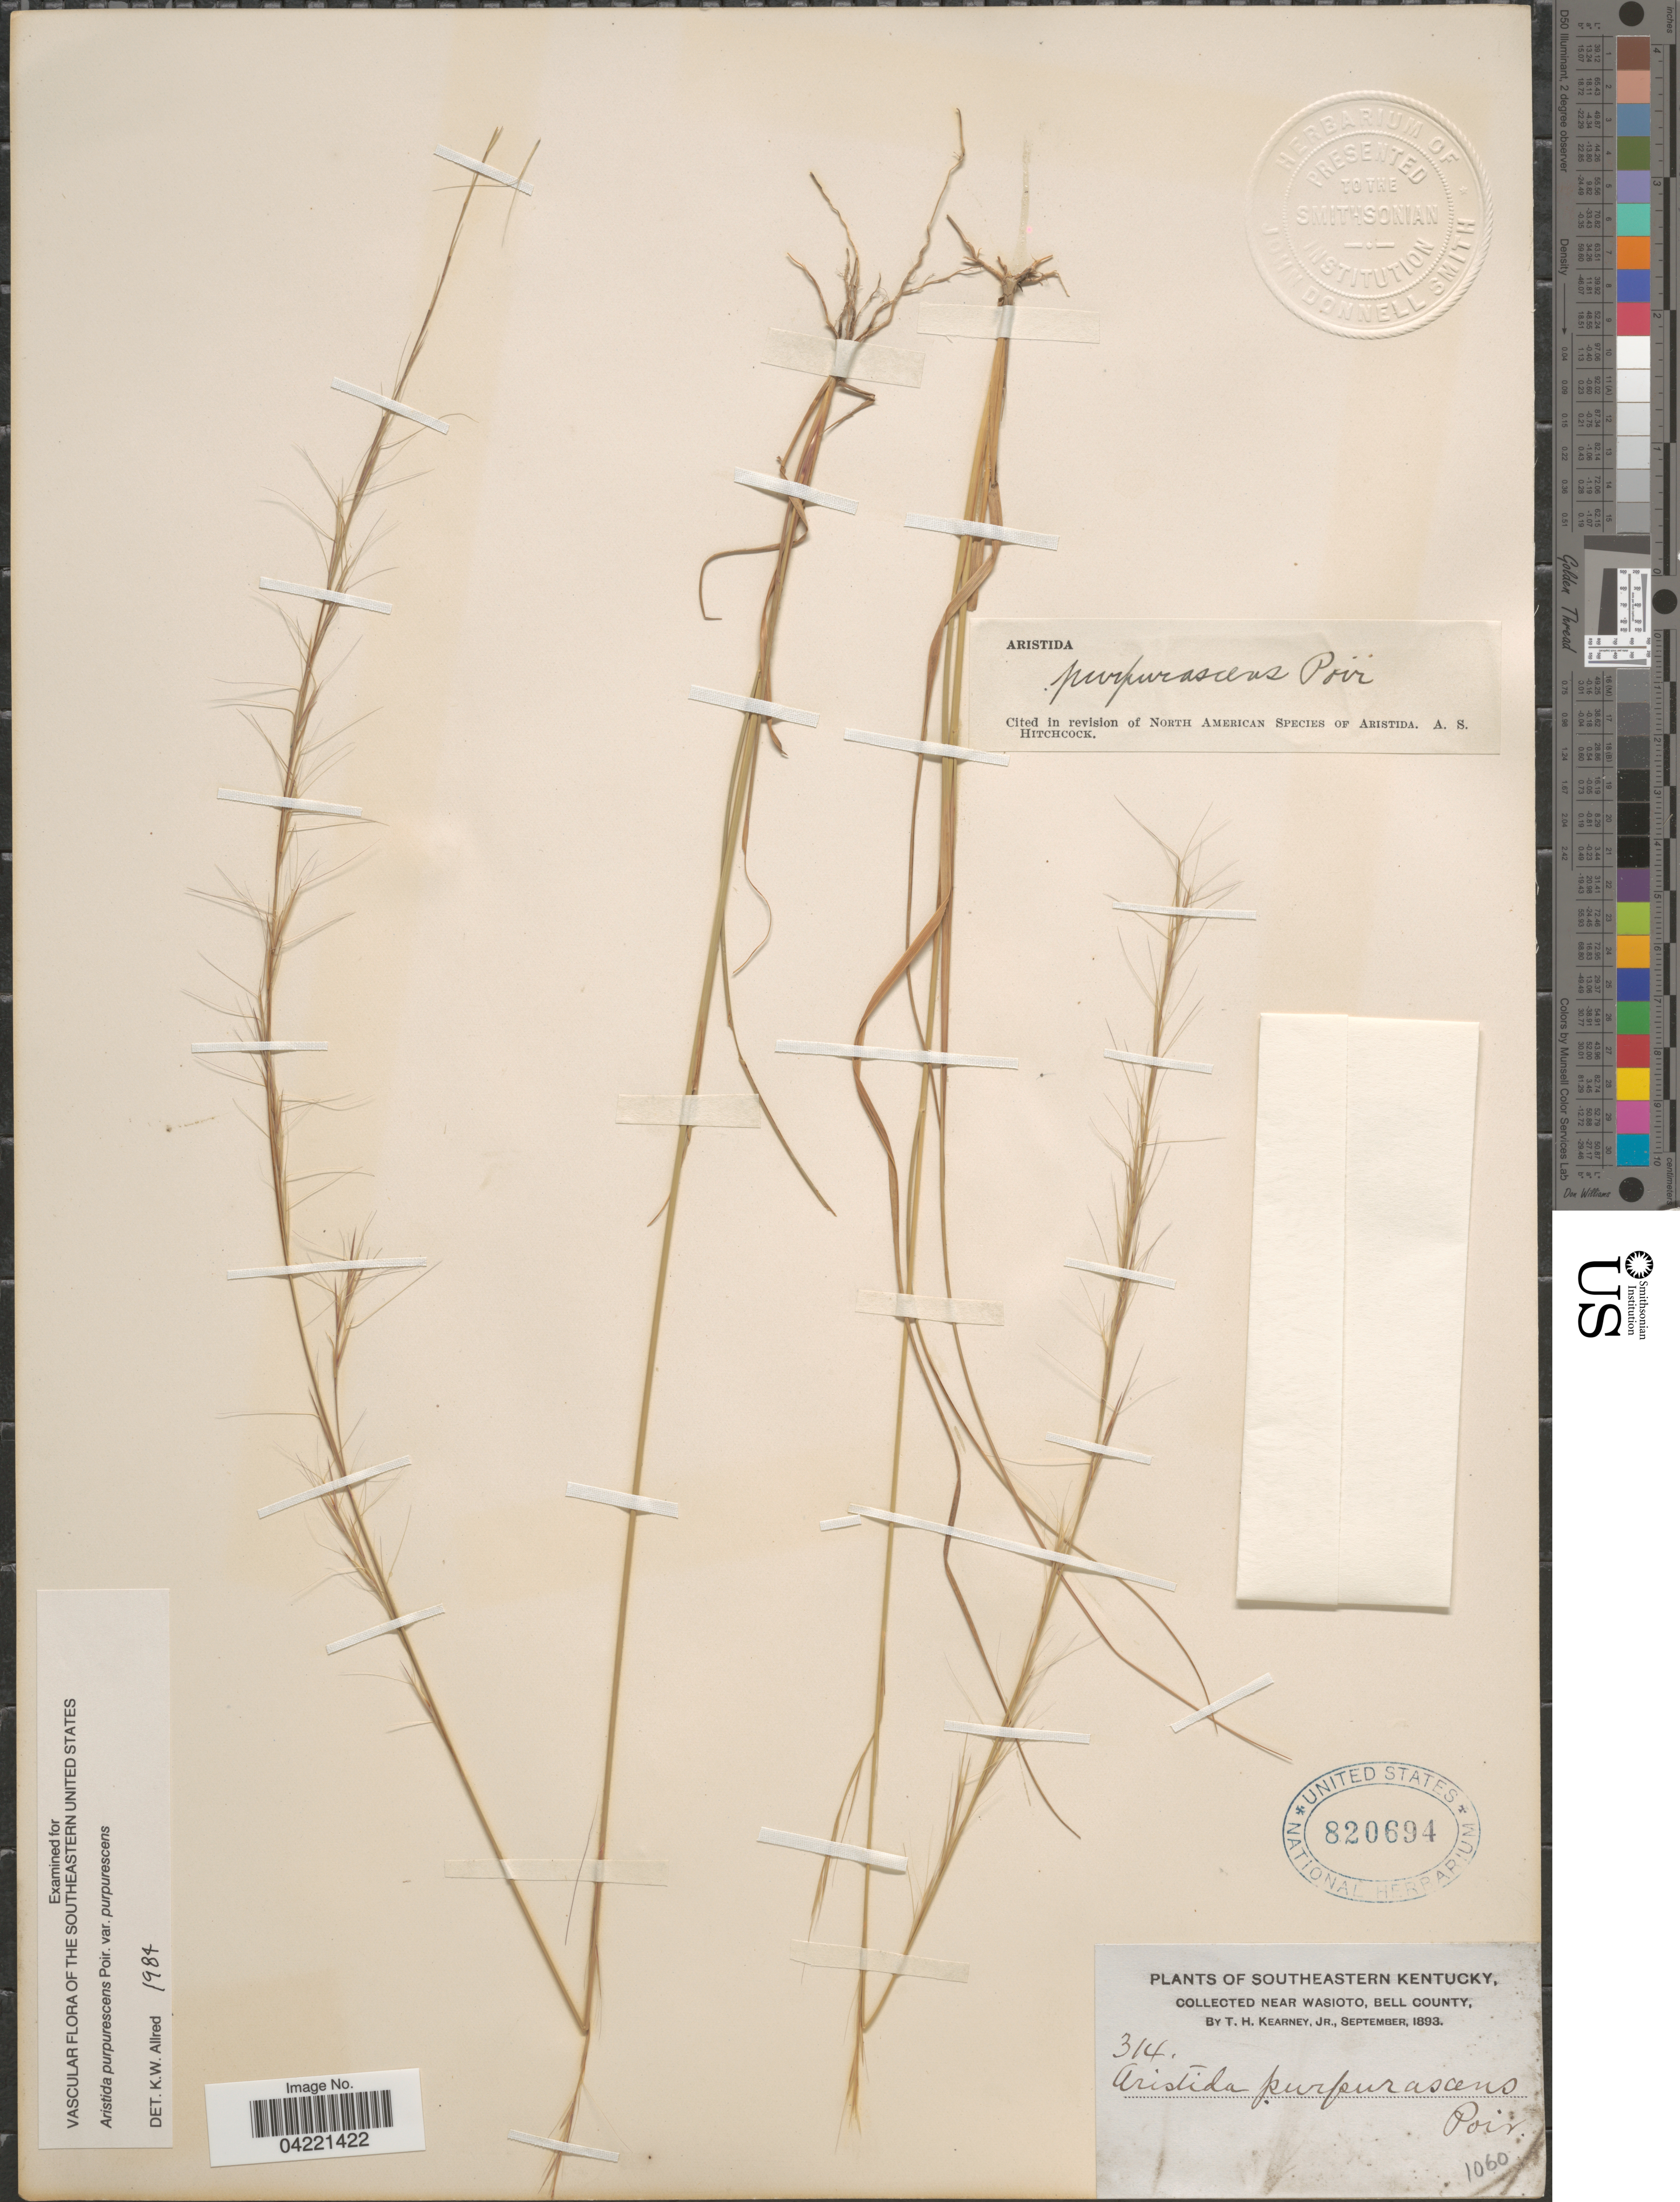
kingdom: Plantae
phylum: Tracheophyta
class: Liliopsida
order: Poales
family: Poaceae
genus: Aristida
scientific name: Aristida purpurascens var. purpurescens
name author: Poir.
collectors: T. H. Kearney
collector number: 314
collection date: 1893-09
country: United States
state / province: Kentucky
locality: Southeastern kentucky. Near Wasioto, Bell County.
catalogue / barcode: US 820694